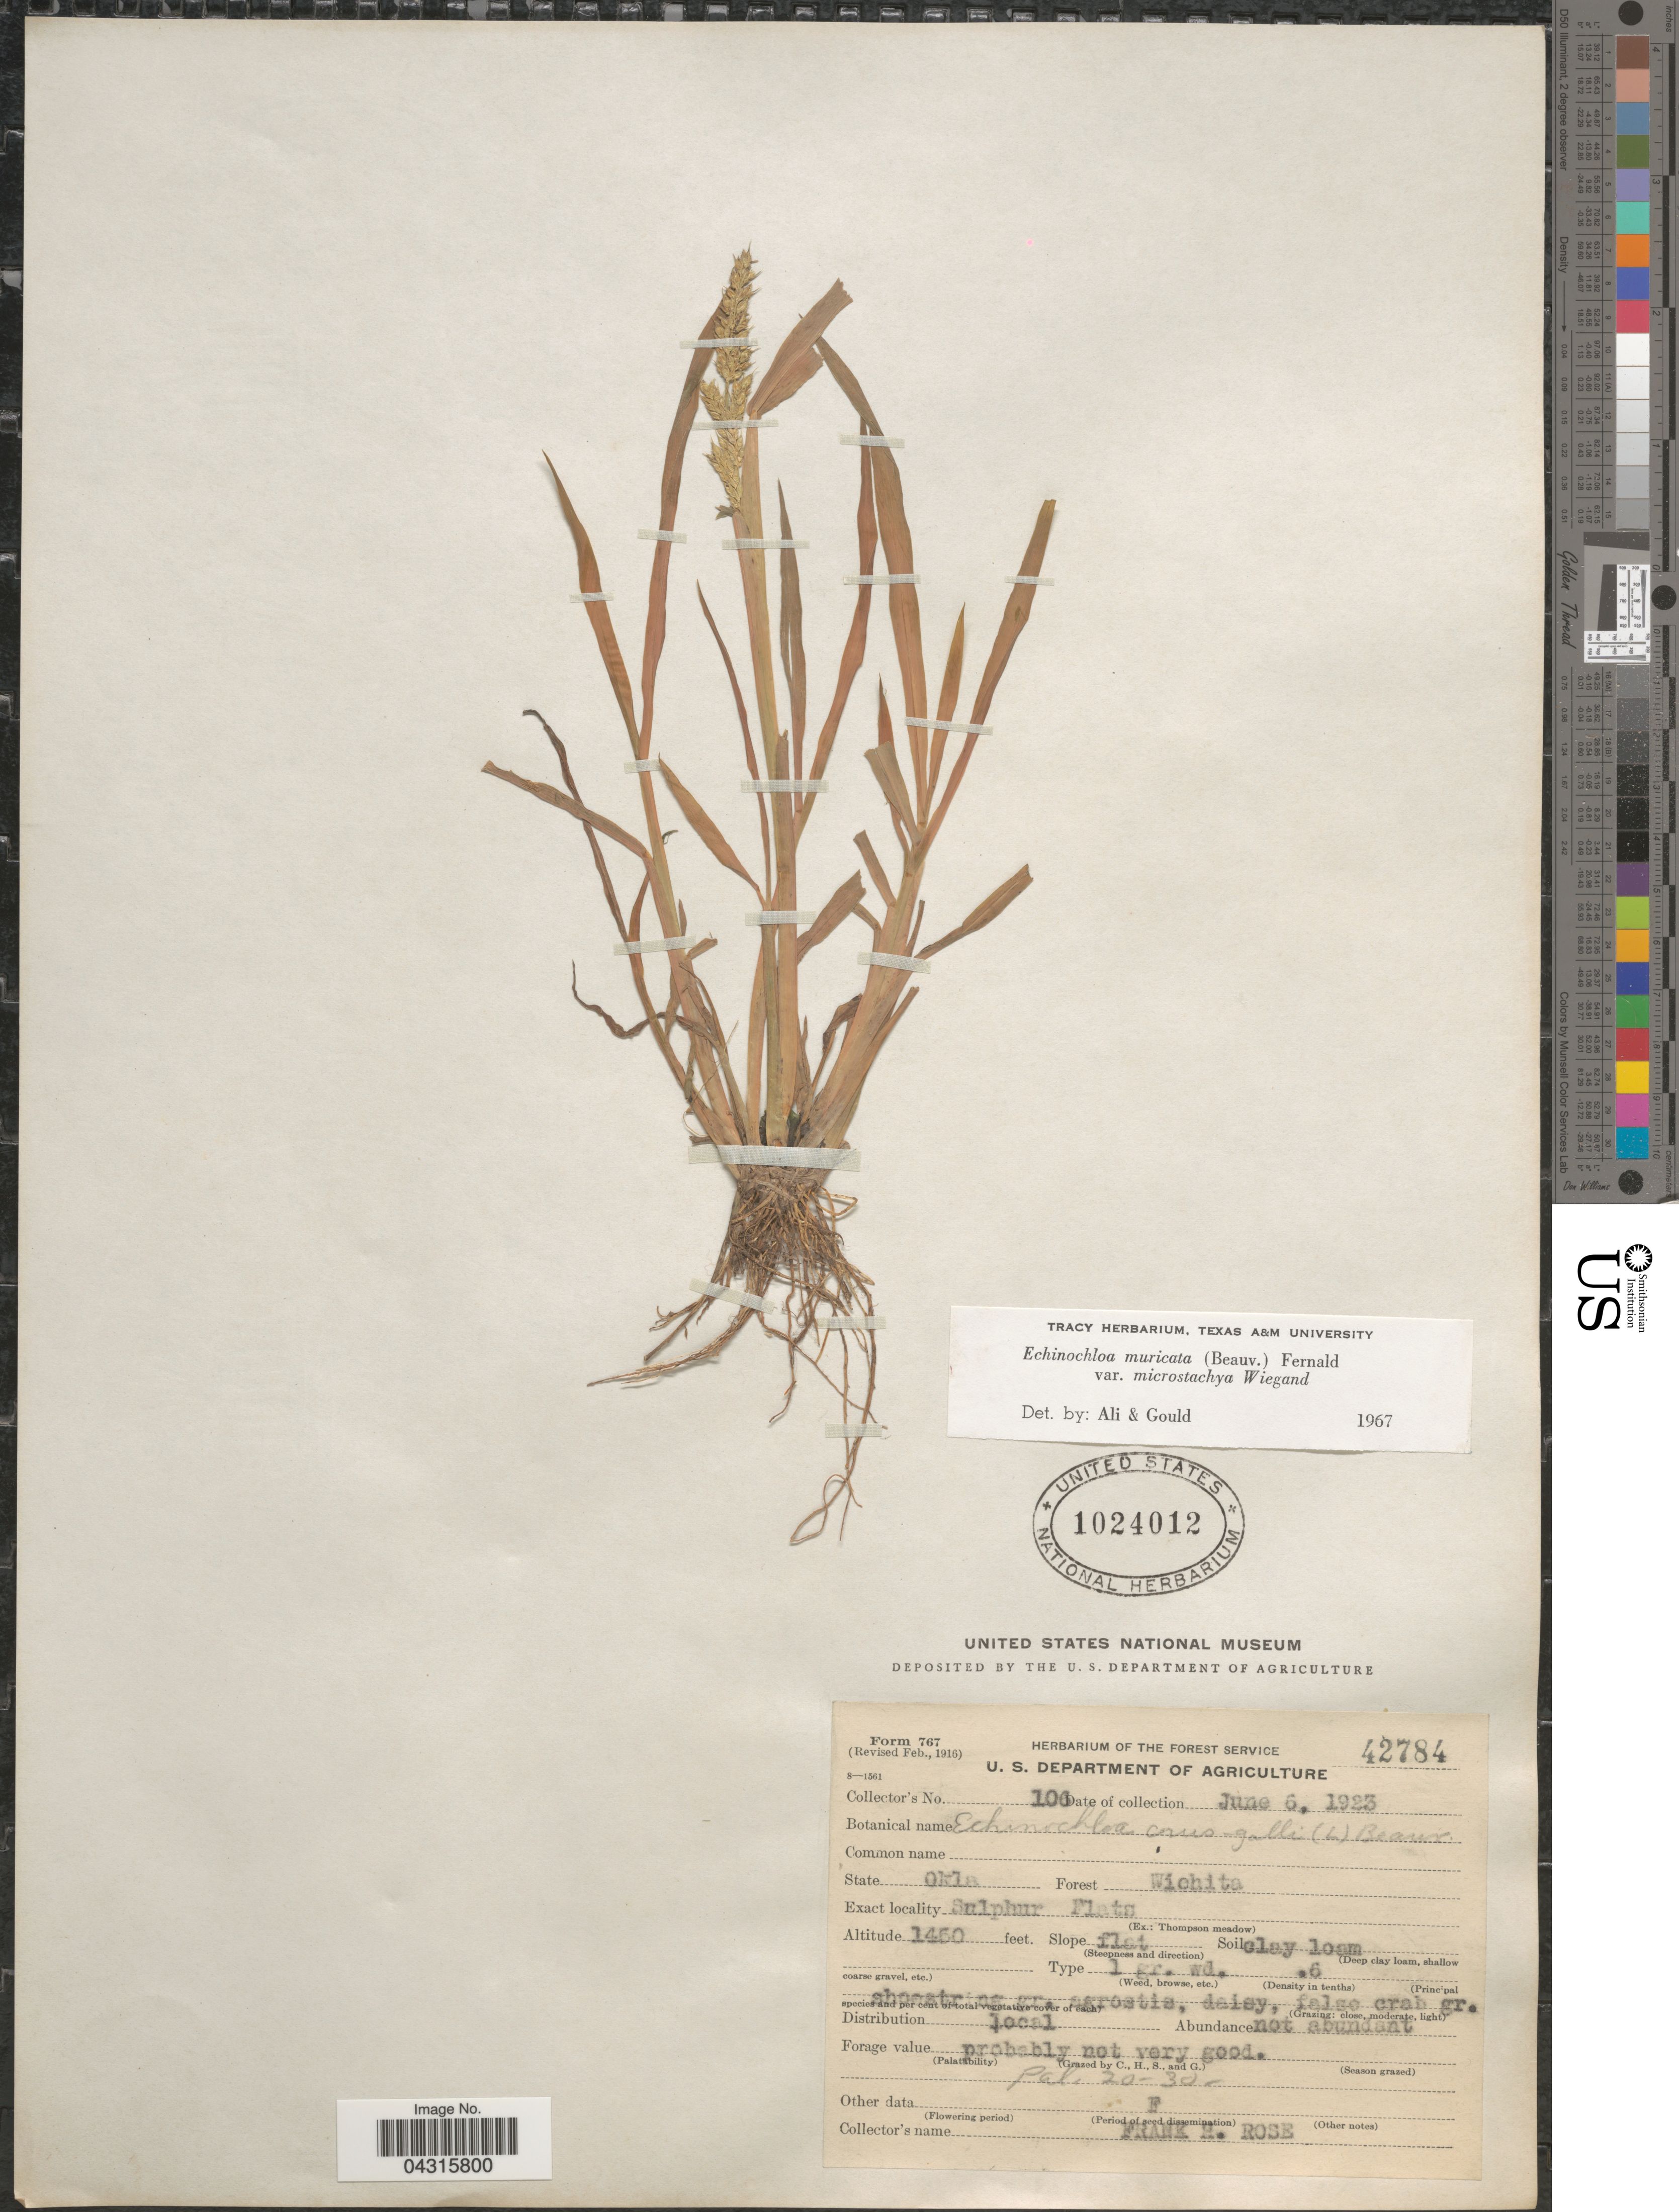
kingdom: Plantae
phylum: Tracheophyta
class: Liliopsida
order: Poales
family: Poaceae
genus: Echinochloa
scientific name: Echinochloa muricata var. microstachya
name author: Wiegand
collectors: F. H. Rose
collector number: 106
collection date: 1923-06-06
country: United States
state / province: Oklahoma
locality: Forest Wichita. Sulphur Flats.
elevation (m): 442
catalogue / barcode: US 1024012